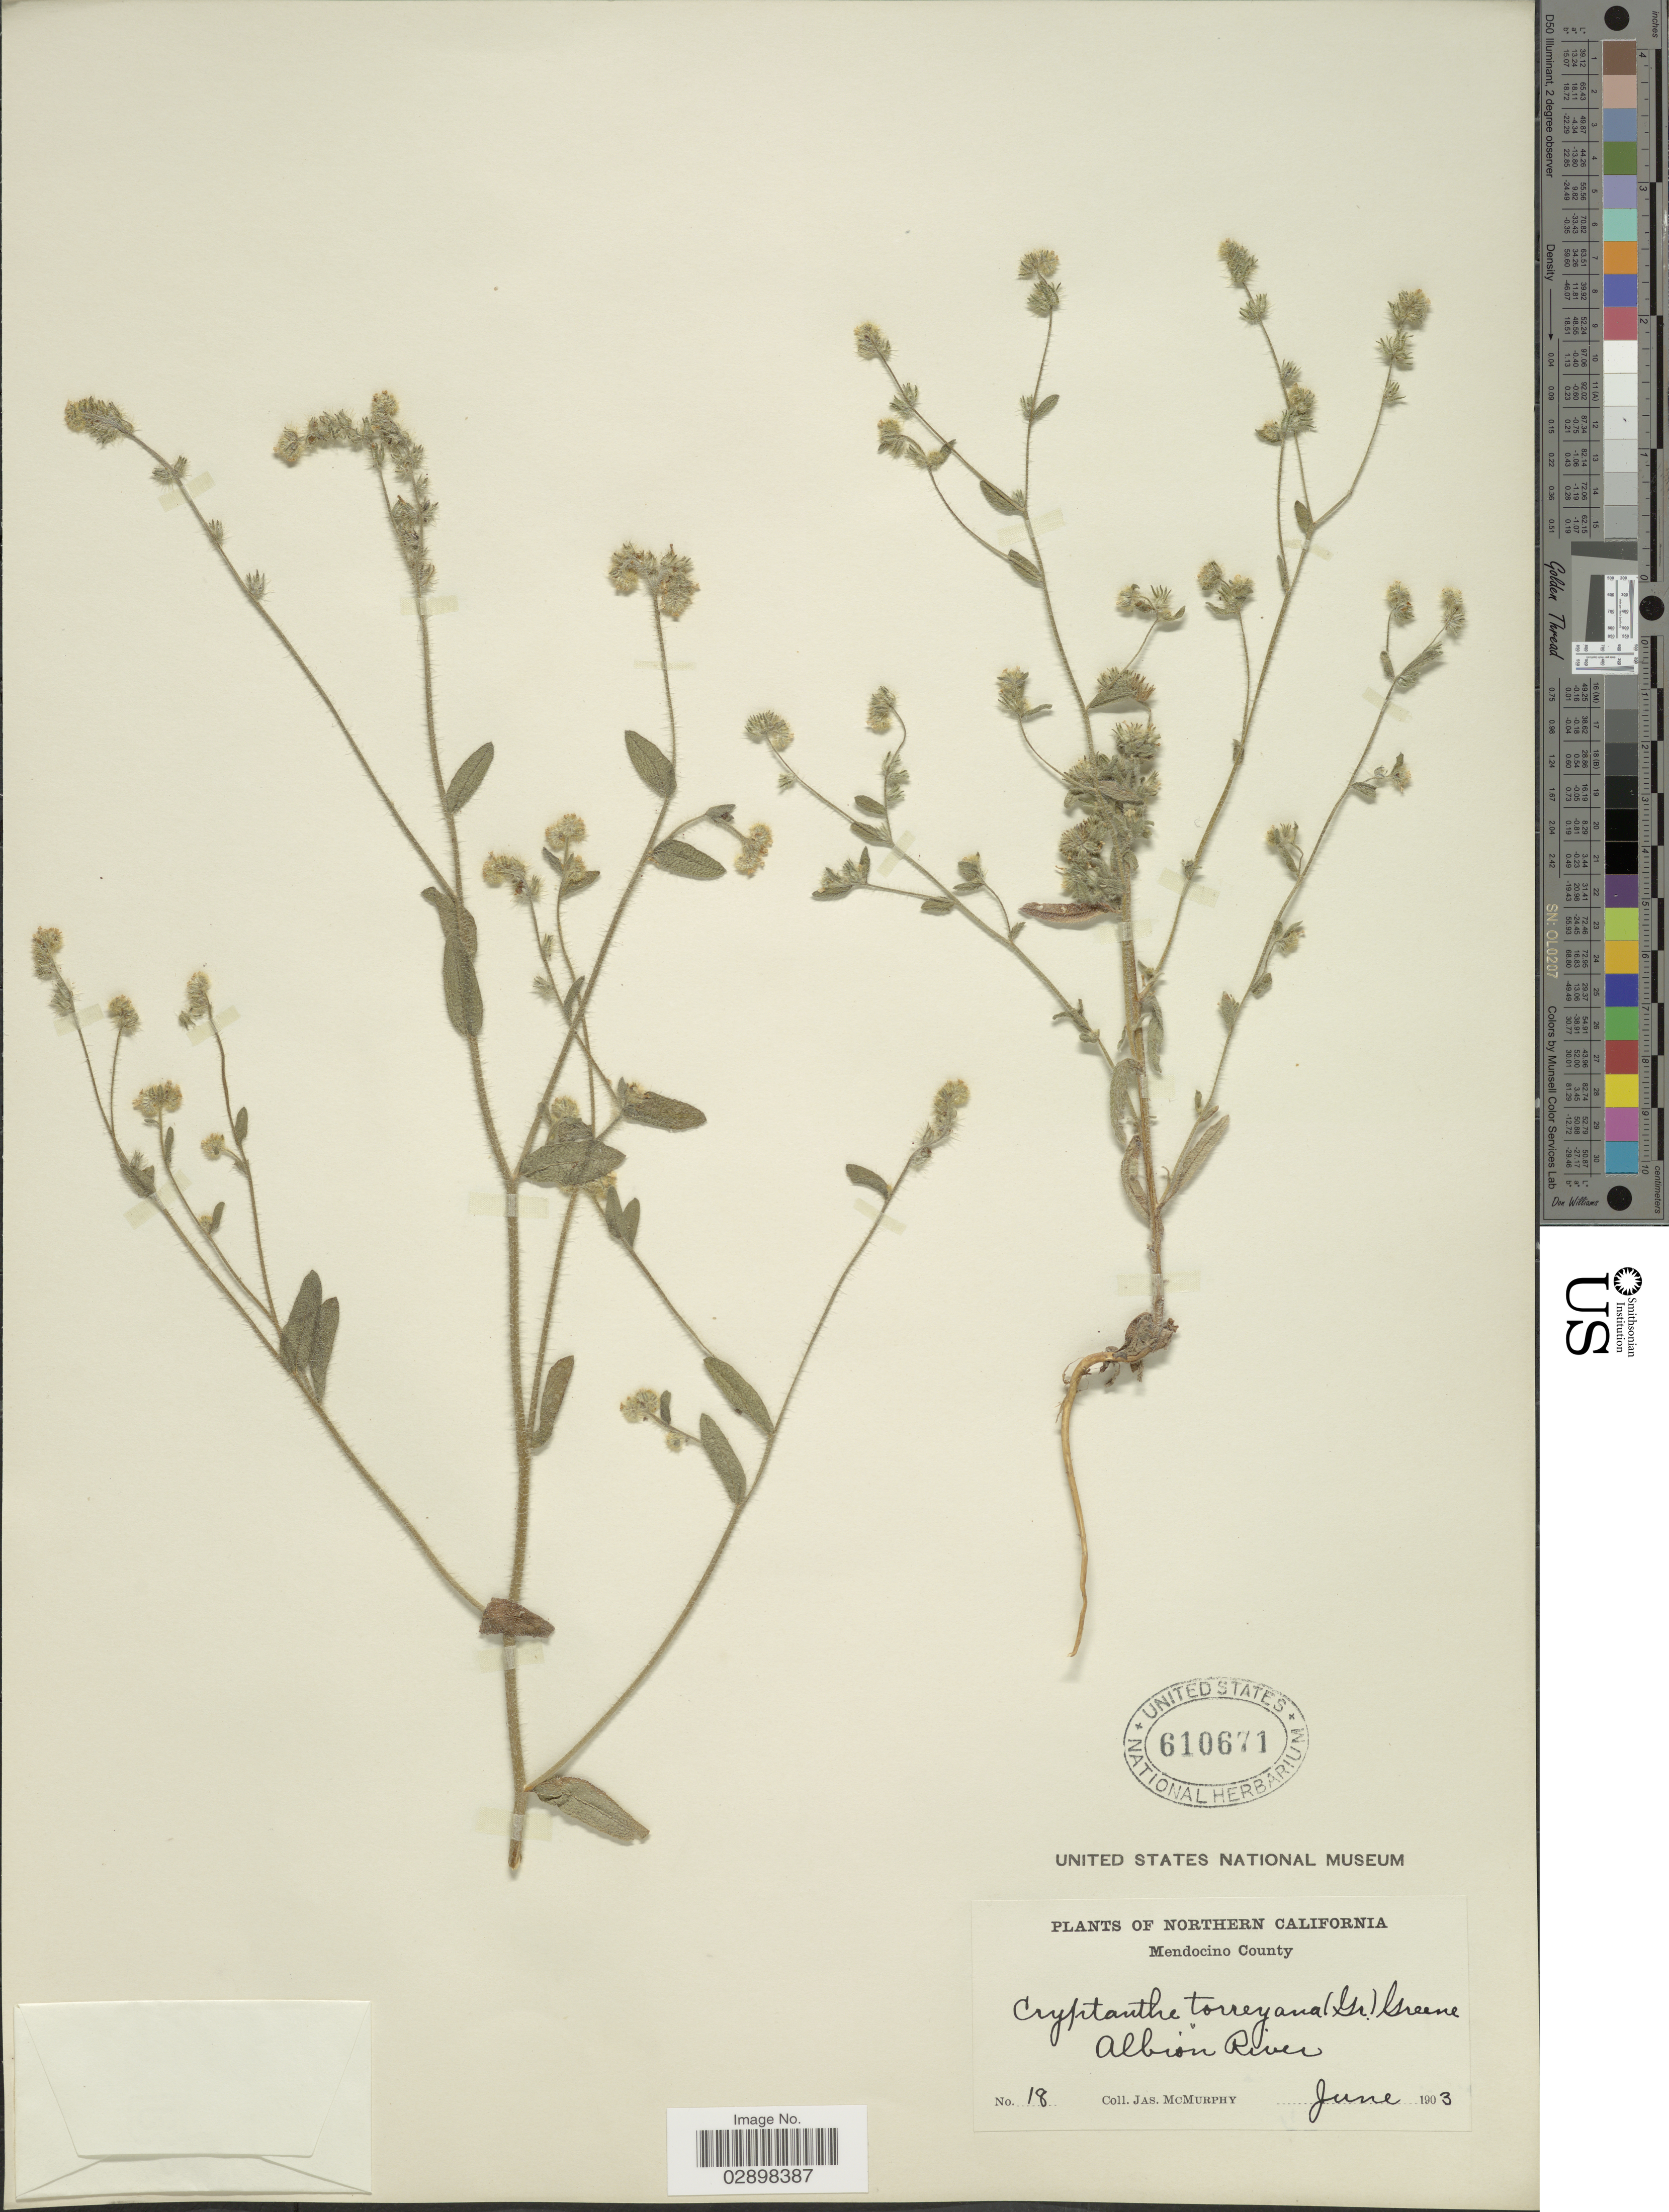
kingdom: Plantae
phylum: Tracheophyta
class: Magnoliopsida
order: Boraginales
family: Boraginaceae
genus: Cryptantha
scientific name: Cryptantha torreyana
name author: (A. Gray) S.W. Greene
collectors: J. McMurphy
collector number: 18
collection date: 1903-09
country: United States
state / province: California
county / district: Mendocino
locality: Northern California, Mendocino County. Albion River,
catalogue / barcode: US 610671